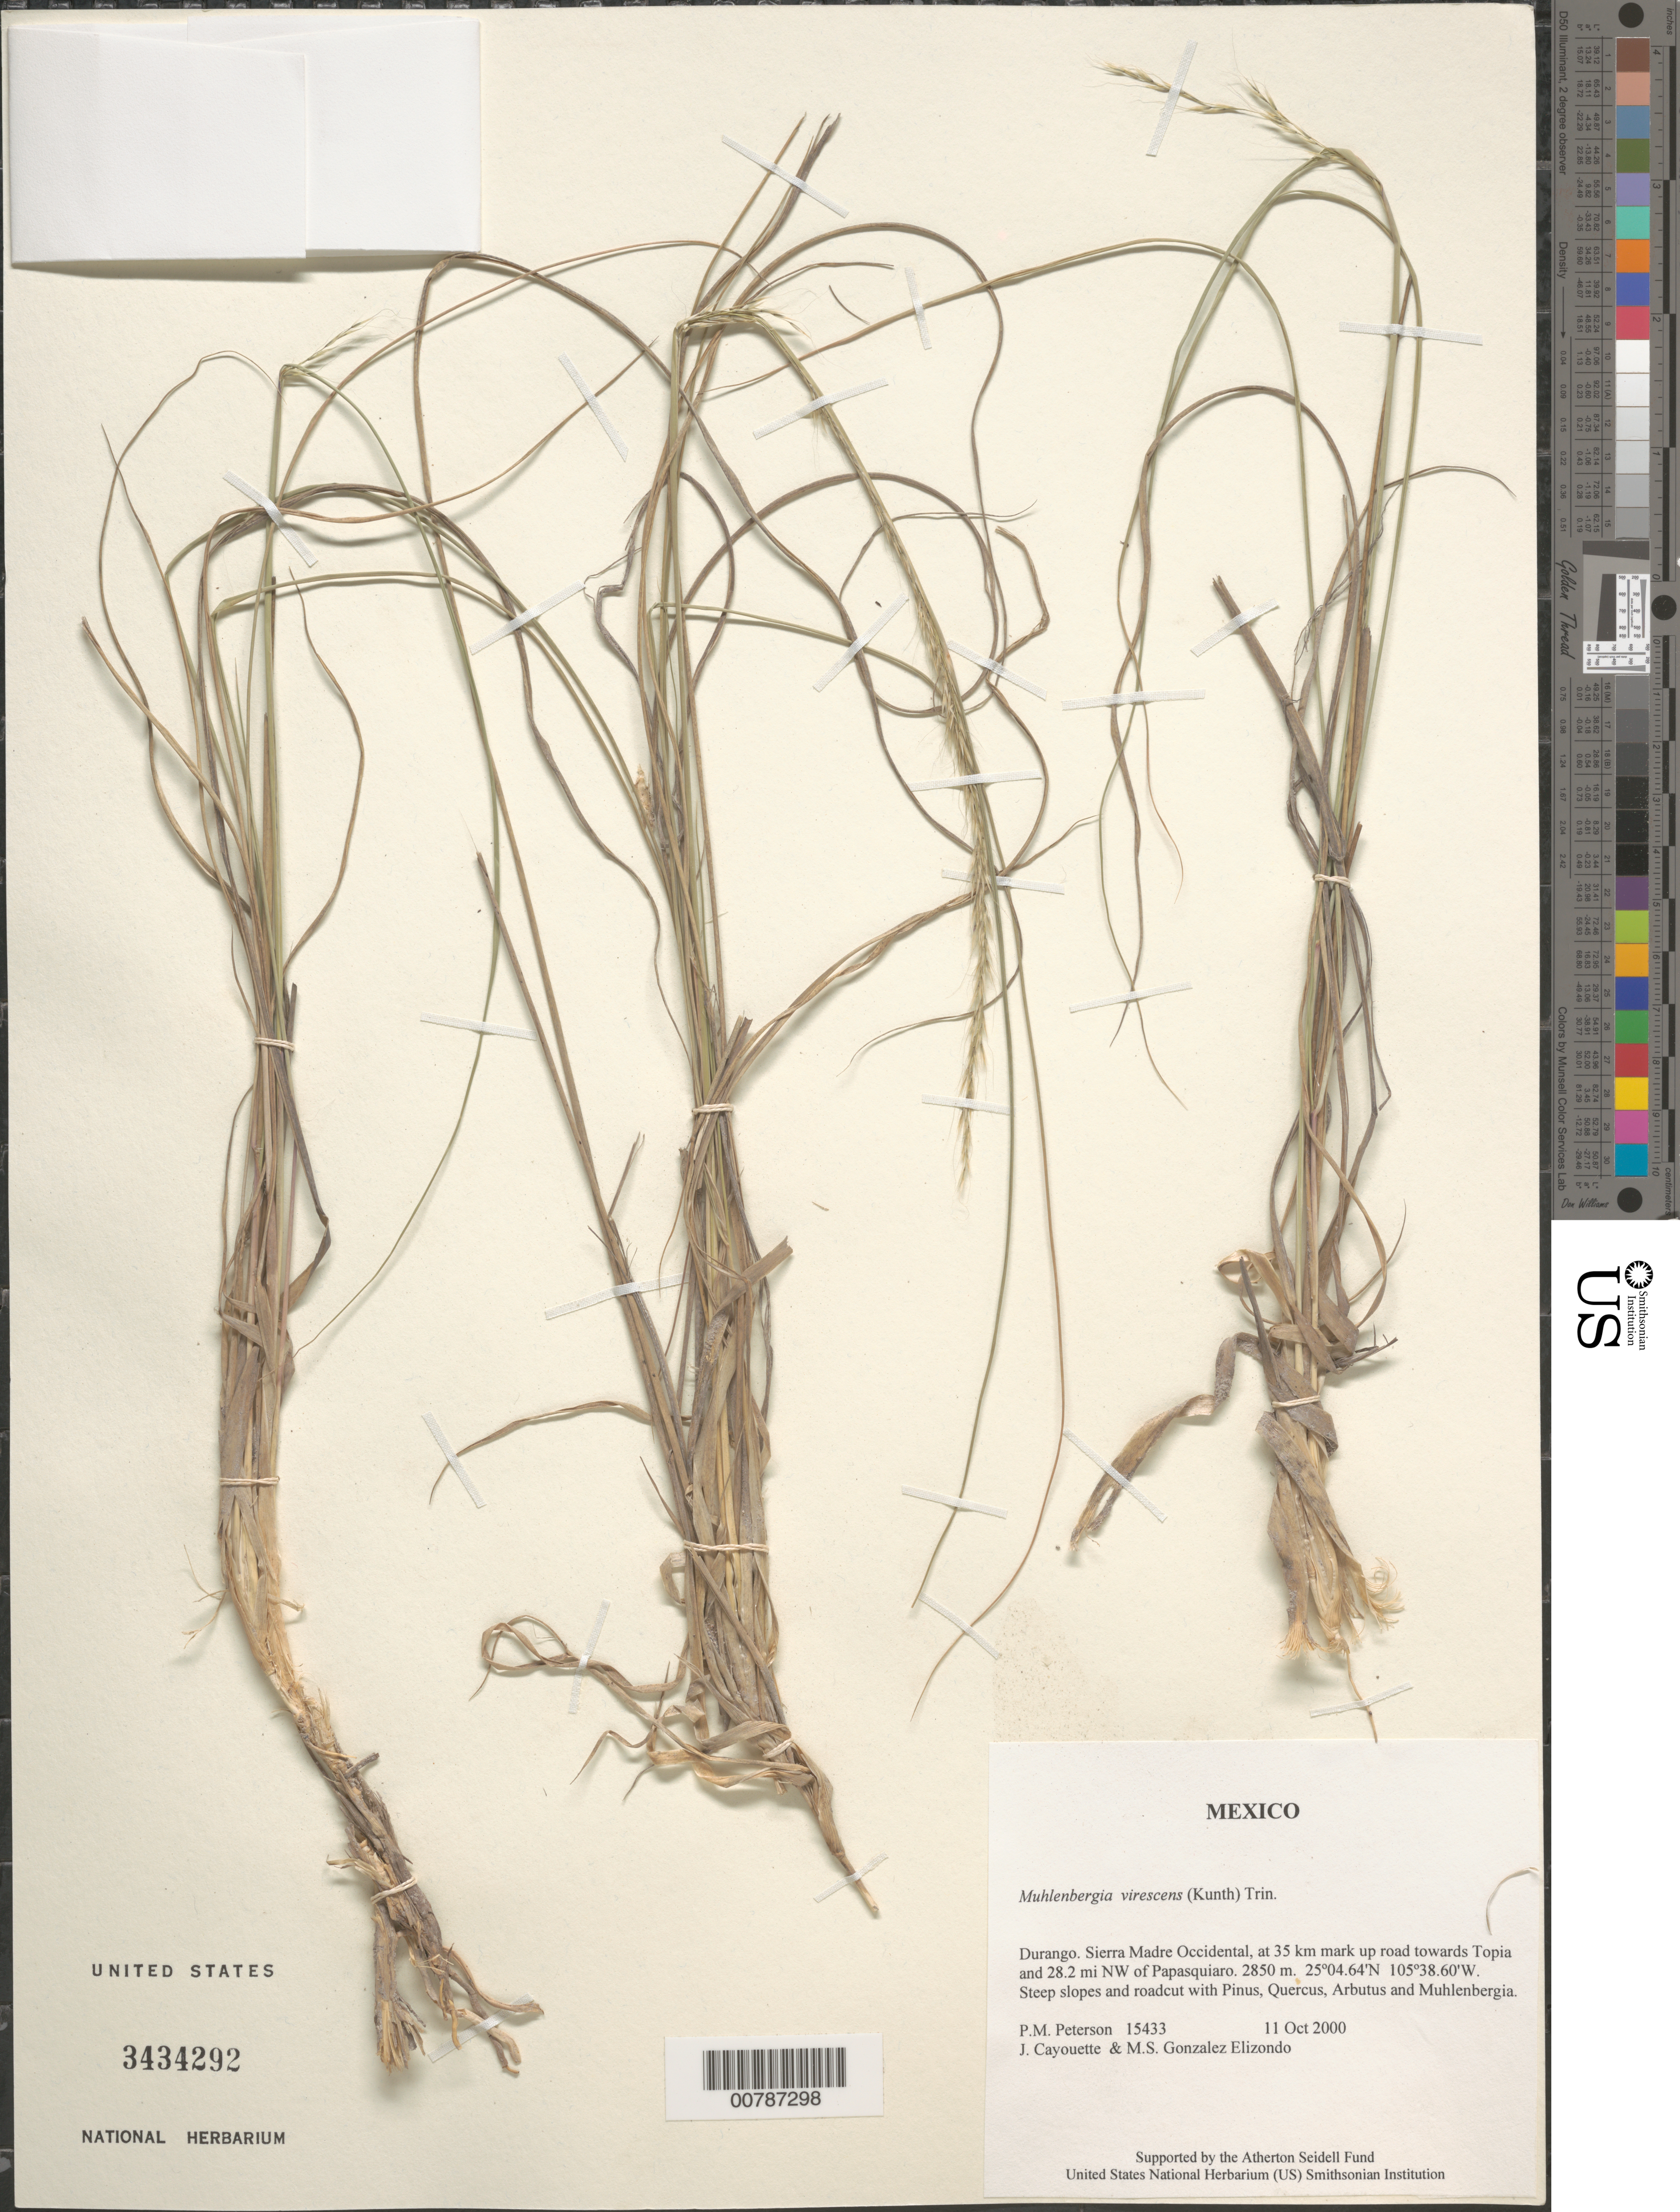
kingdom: Plantae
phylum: Tracheophyta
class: Liliopsida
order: Poales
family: Poaceae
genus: Muhlenbergia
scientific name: Muhlenbergia virescens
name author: (Kunth) Trin.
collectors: P. M. Peterson, J. Cayouette & M. S. González-Elizondo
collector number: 15433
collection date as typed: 11 Oct 2000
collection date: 2000-10-11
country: Mexico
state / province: Durango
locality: Sierra Madre Occidental, at 35 km mark up road towards Topia and 28.2 mi NW of Papasquiaro.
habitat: Steep slopes and roadcut with Pinus, Quercus, Arbutus and Muhlenbergia.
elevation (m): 2850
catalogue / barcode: US 3434292